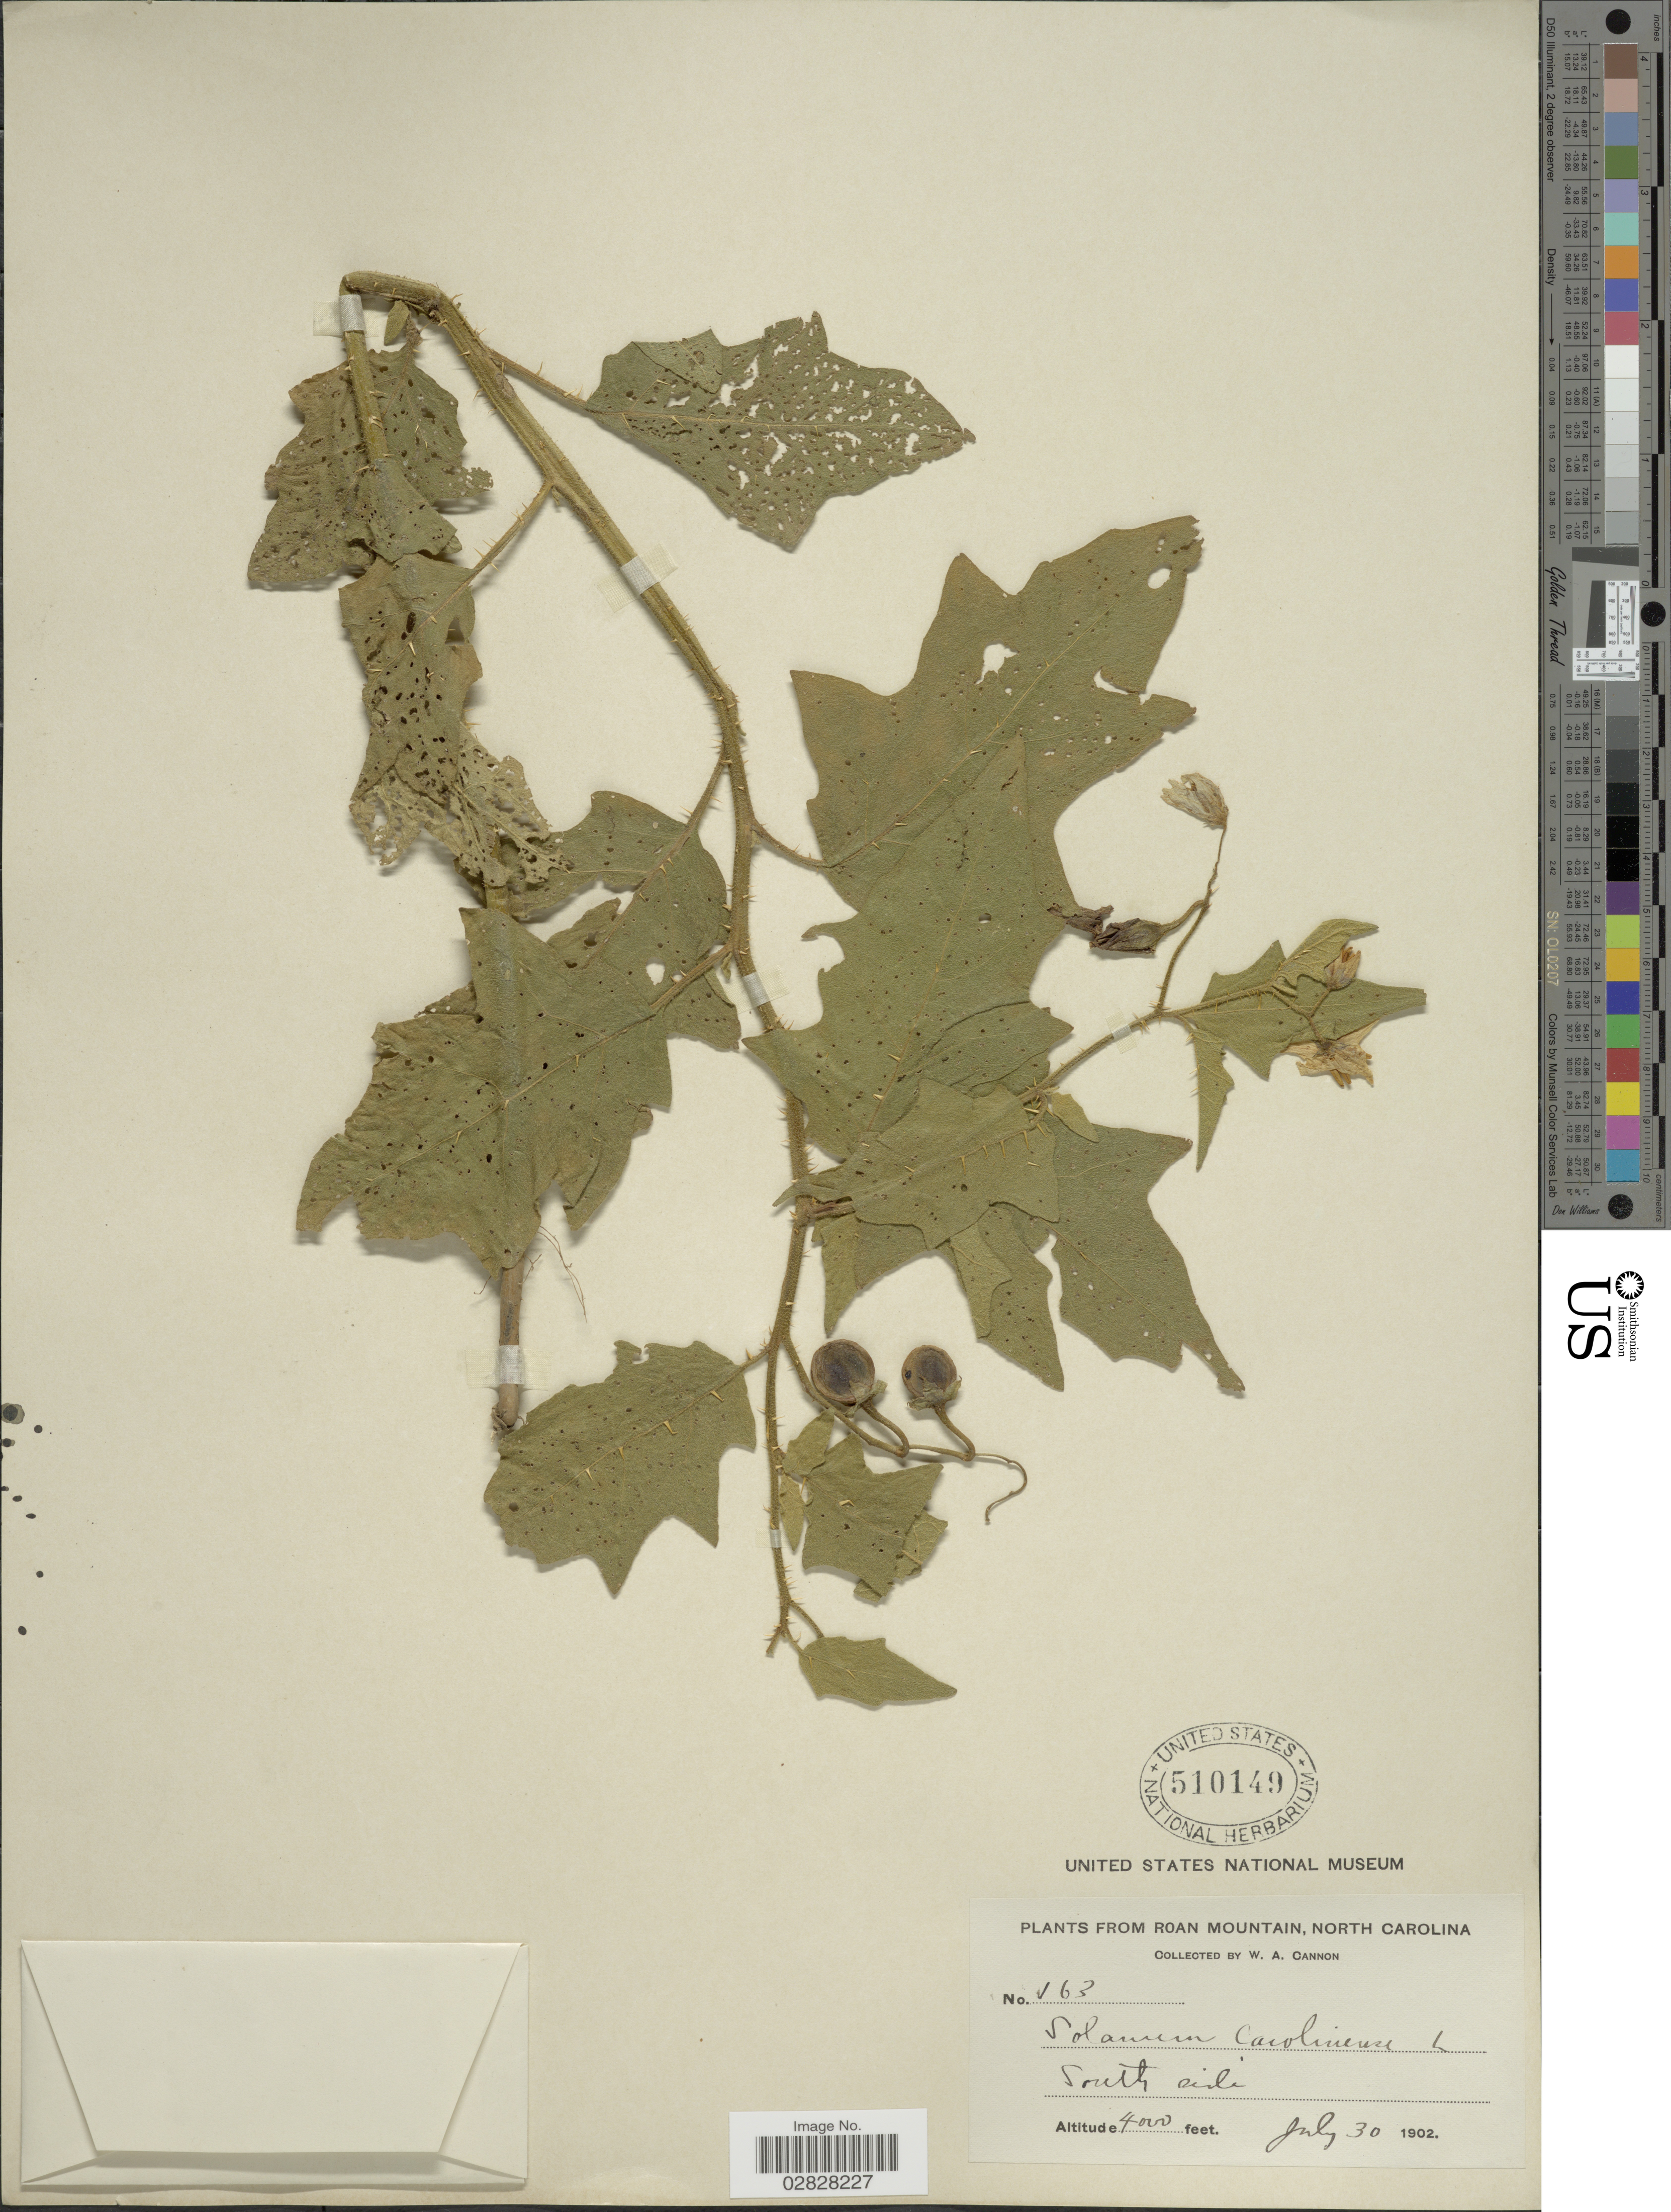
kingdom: Plantae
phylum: Tracheophyta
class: Magnoliopsida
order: Solanales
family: Solanaceae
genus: Solanum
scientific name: Solanum carolinense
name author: L.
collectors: W. Cannon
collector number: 163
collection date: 1902-07-30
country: United States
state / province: North Carolina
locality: Roan Mountain. South side.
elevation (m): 1219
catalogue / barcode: US 510149